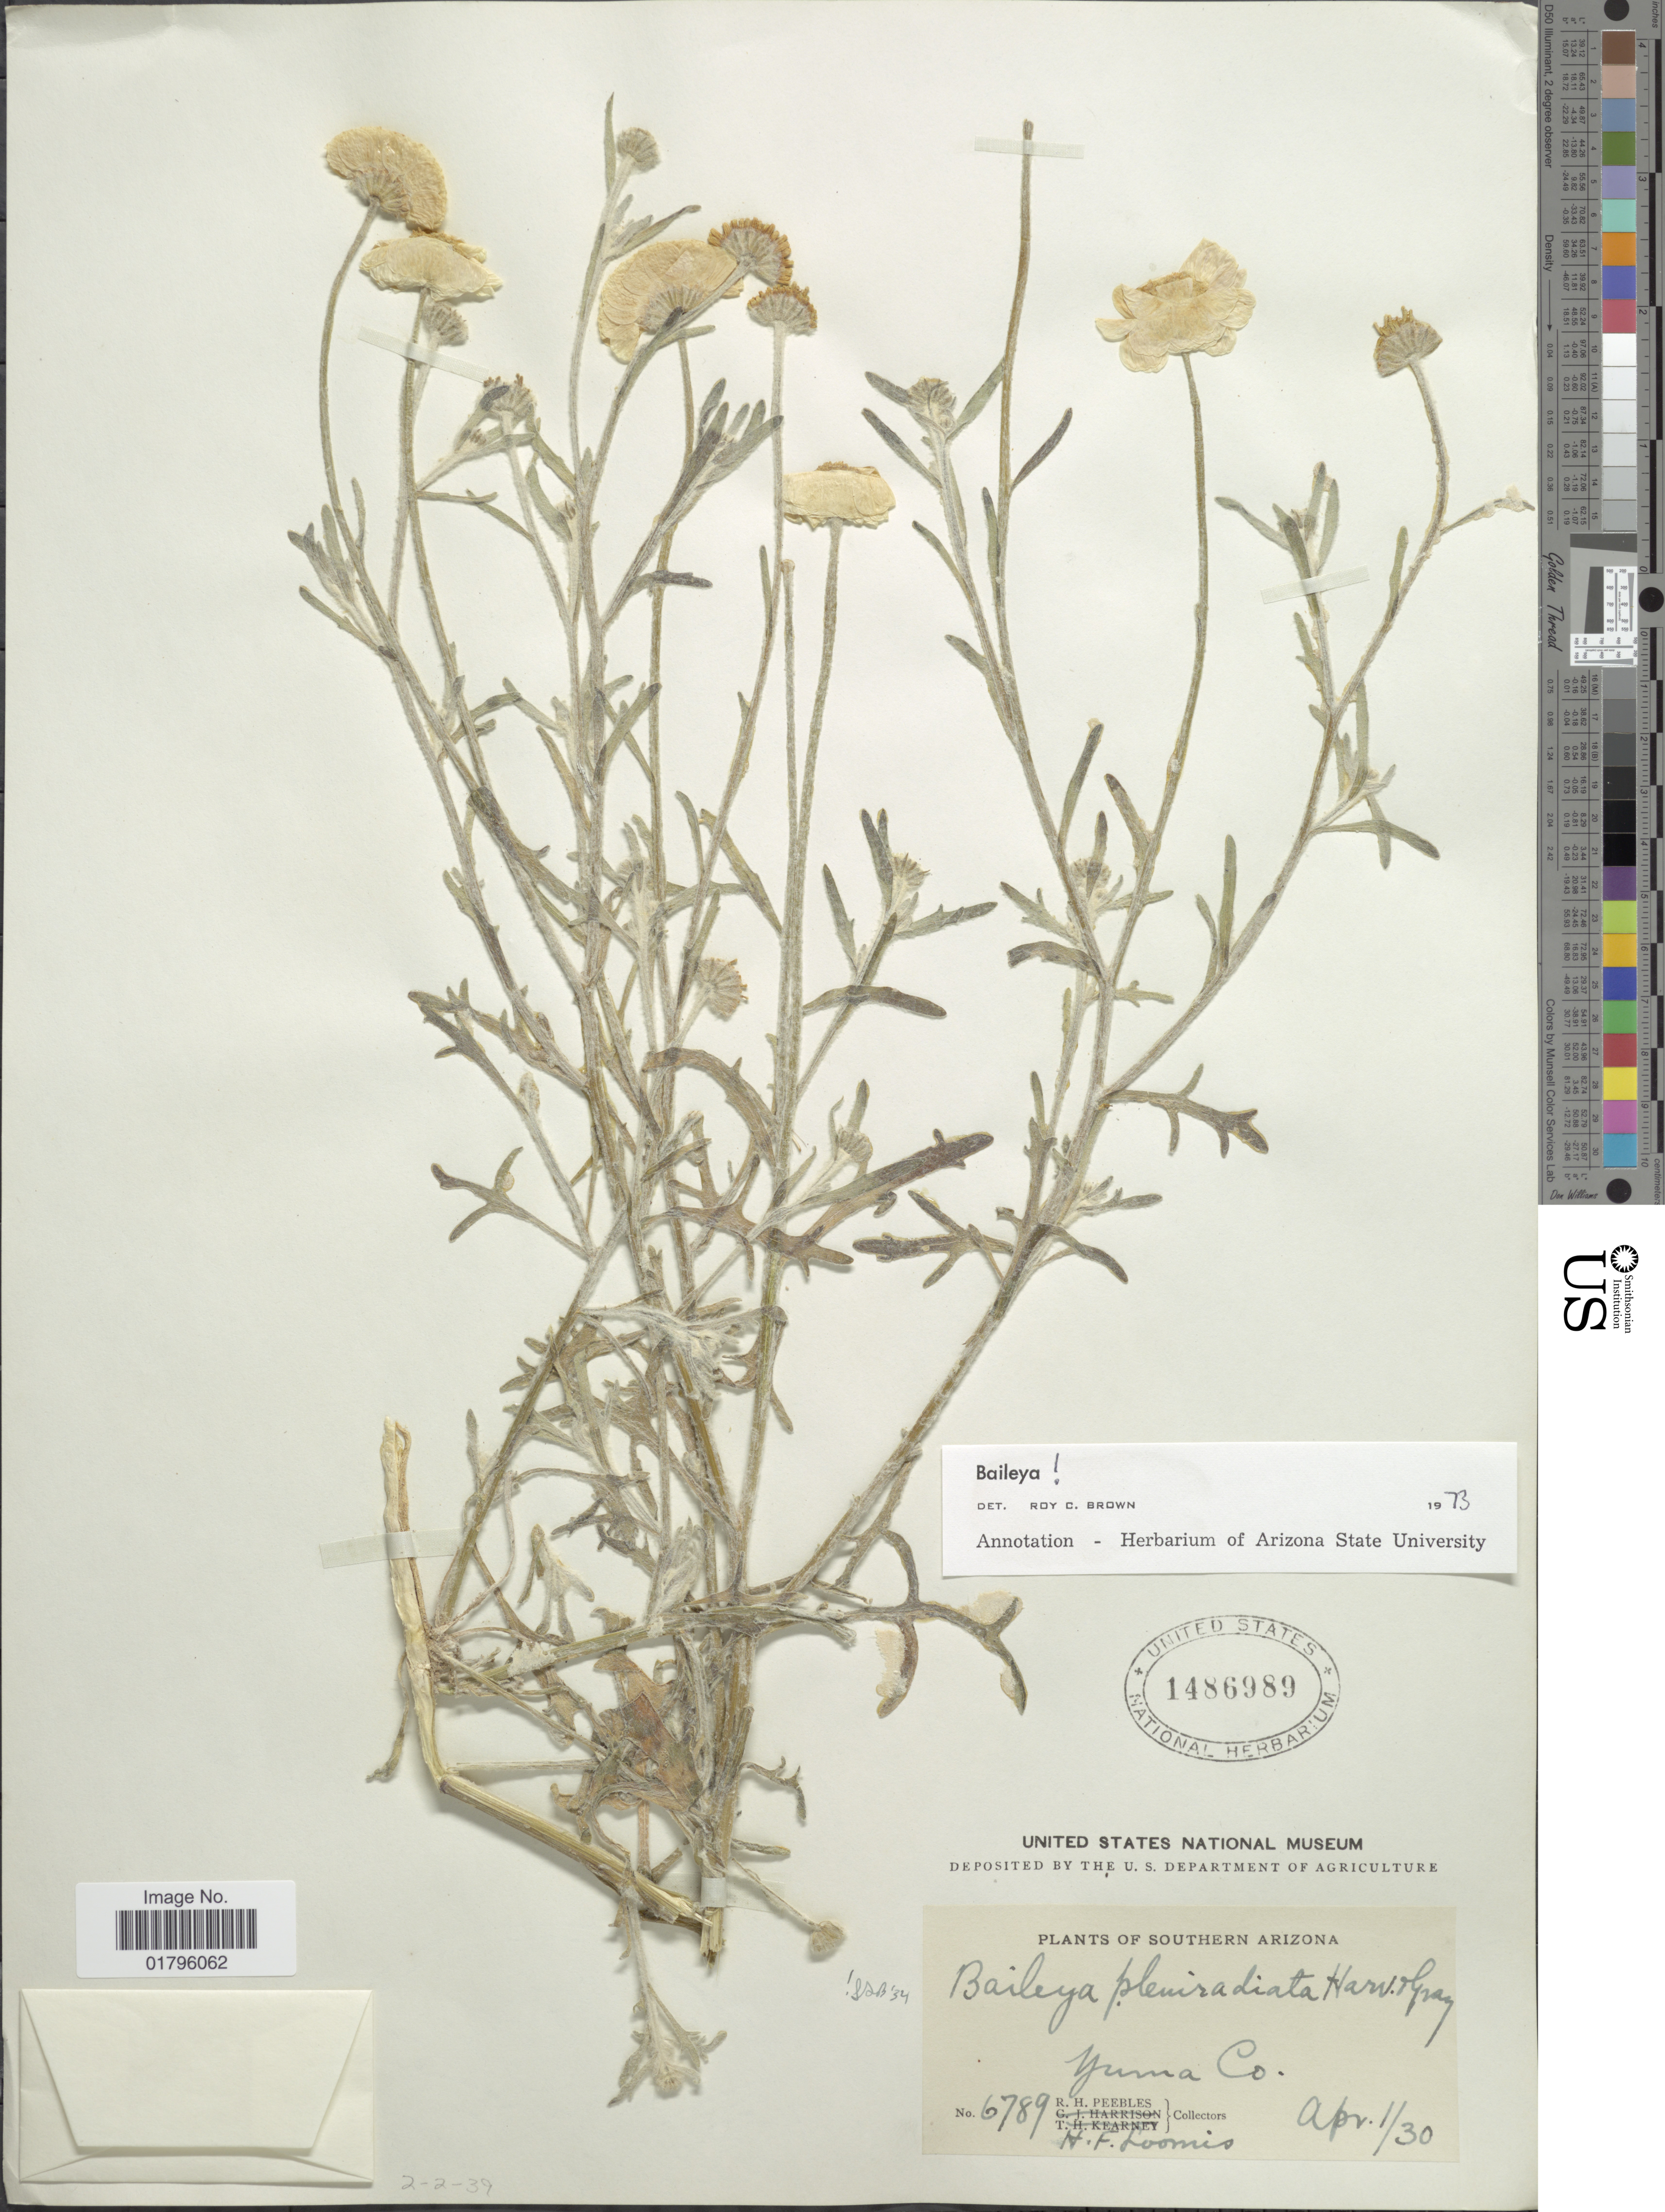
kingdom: Plantae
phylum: Tracheophyta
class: Magnoliopsida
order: Asterales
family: Asteraceae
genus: Baileya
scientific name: Baileya pleniradiata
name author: Harv. & A. Gray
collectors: R. H. Peebles & H. F. Loomis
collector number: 6789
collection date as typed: Transcribed d/m/y: 1/4/30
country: United States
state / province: Arizona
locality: Southern Arizona. Yuma Co.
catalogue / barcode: US 1486989